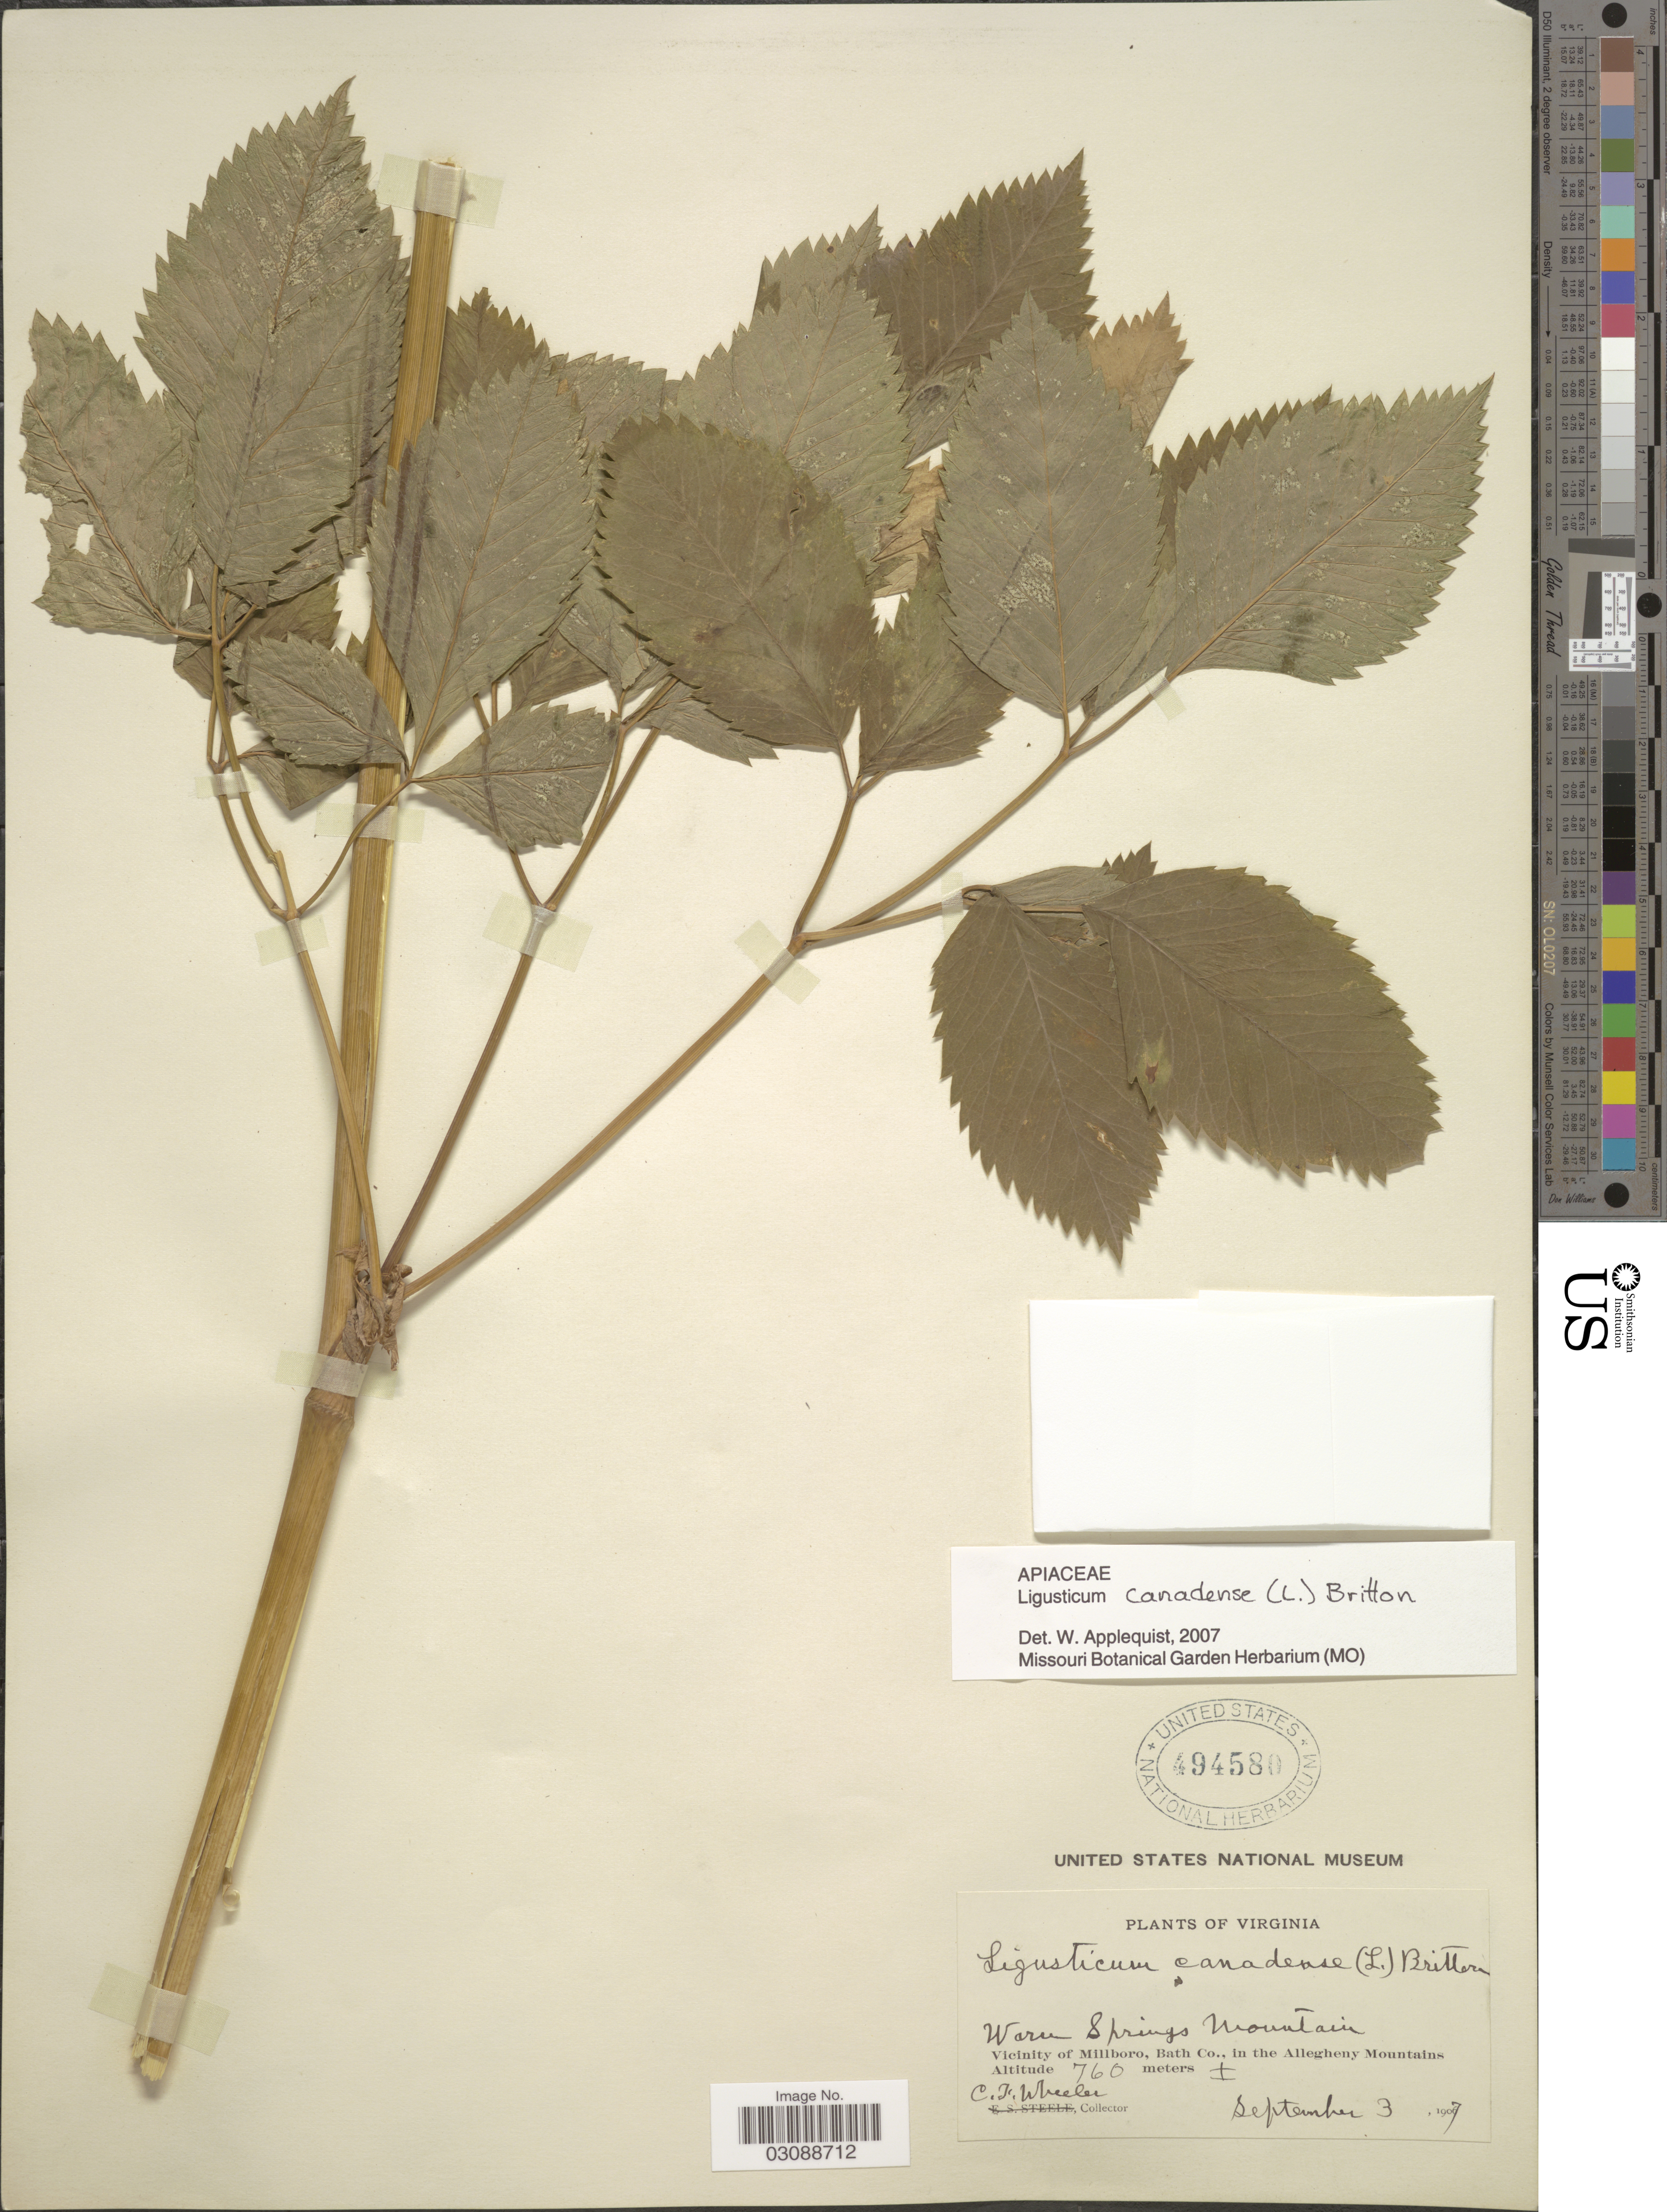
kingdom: Plantae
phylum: Tracheophyta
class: Magnoliopsida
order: Apiales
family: Apiaceae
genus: Ligusticum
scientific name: Ligusticum canadense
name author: (L.) Britton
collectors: C. Wheeler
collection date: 1907-09-03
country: United States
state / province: Virginia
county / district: Bath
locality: Warm Springs Mountain. Vicinity of Millboro, Bath Co., in the Allegheny Mountains.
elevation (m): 760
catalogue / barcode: US 494580